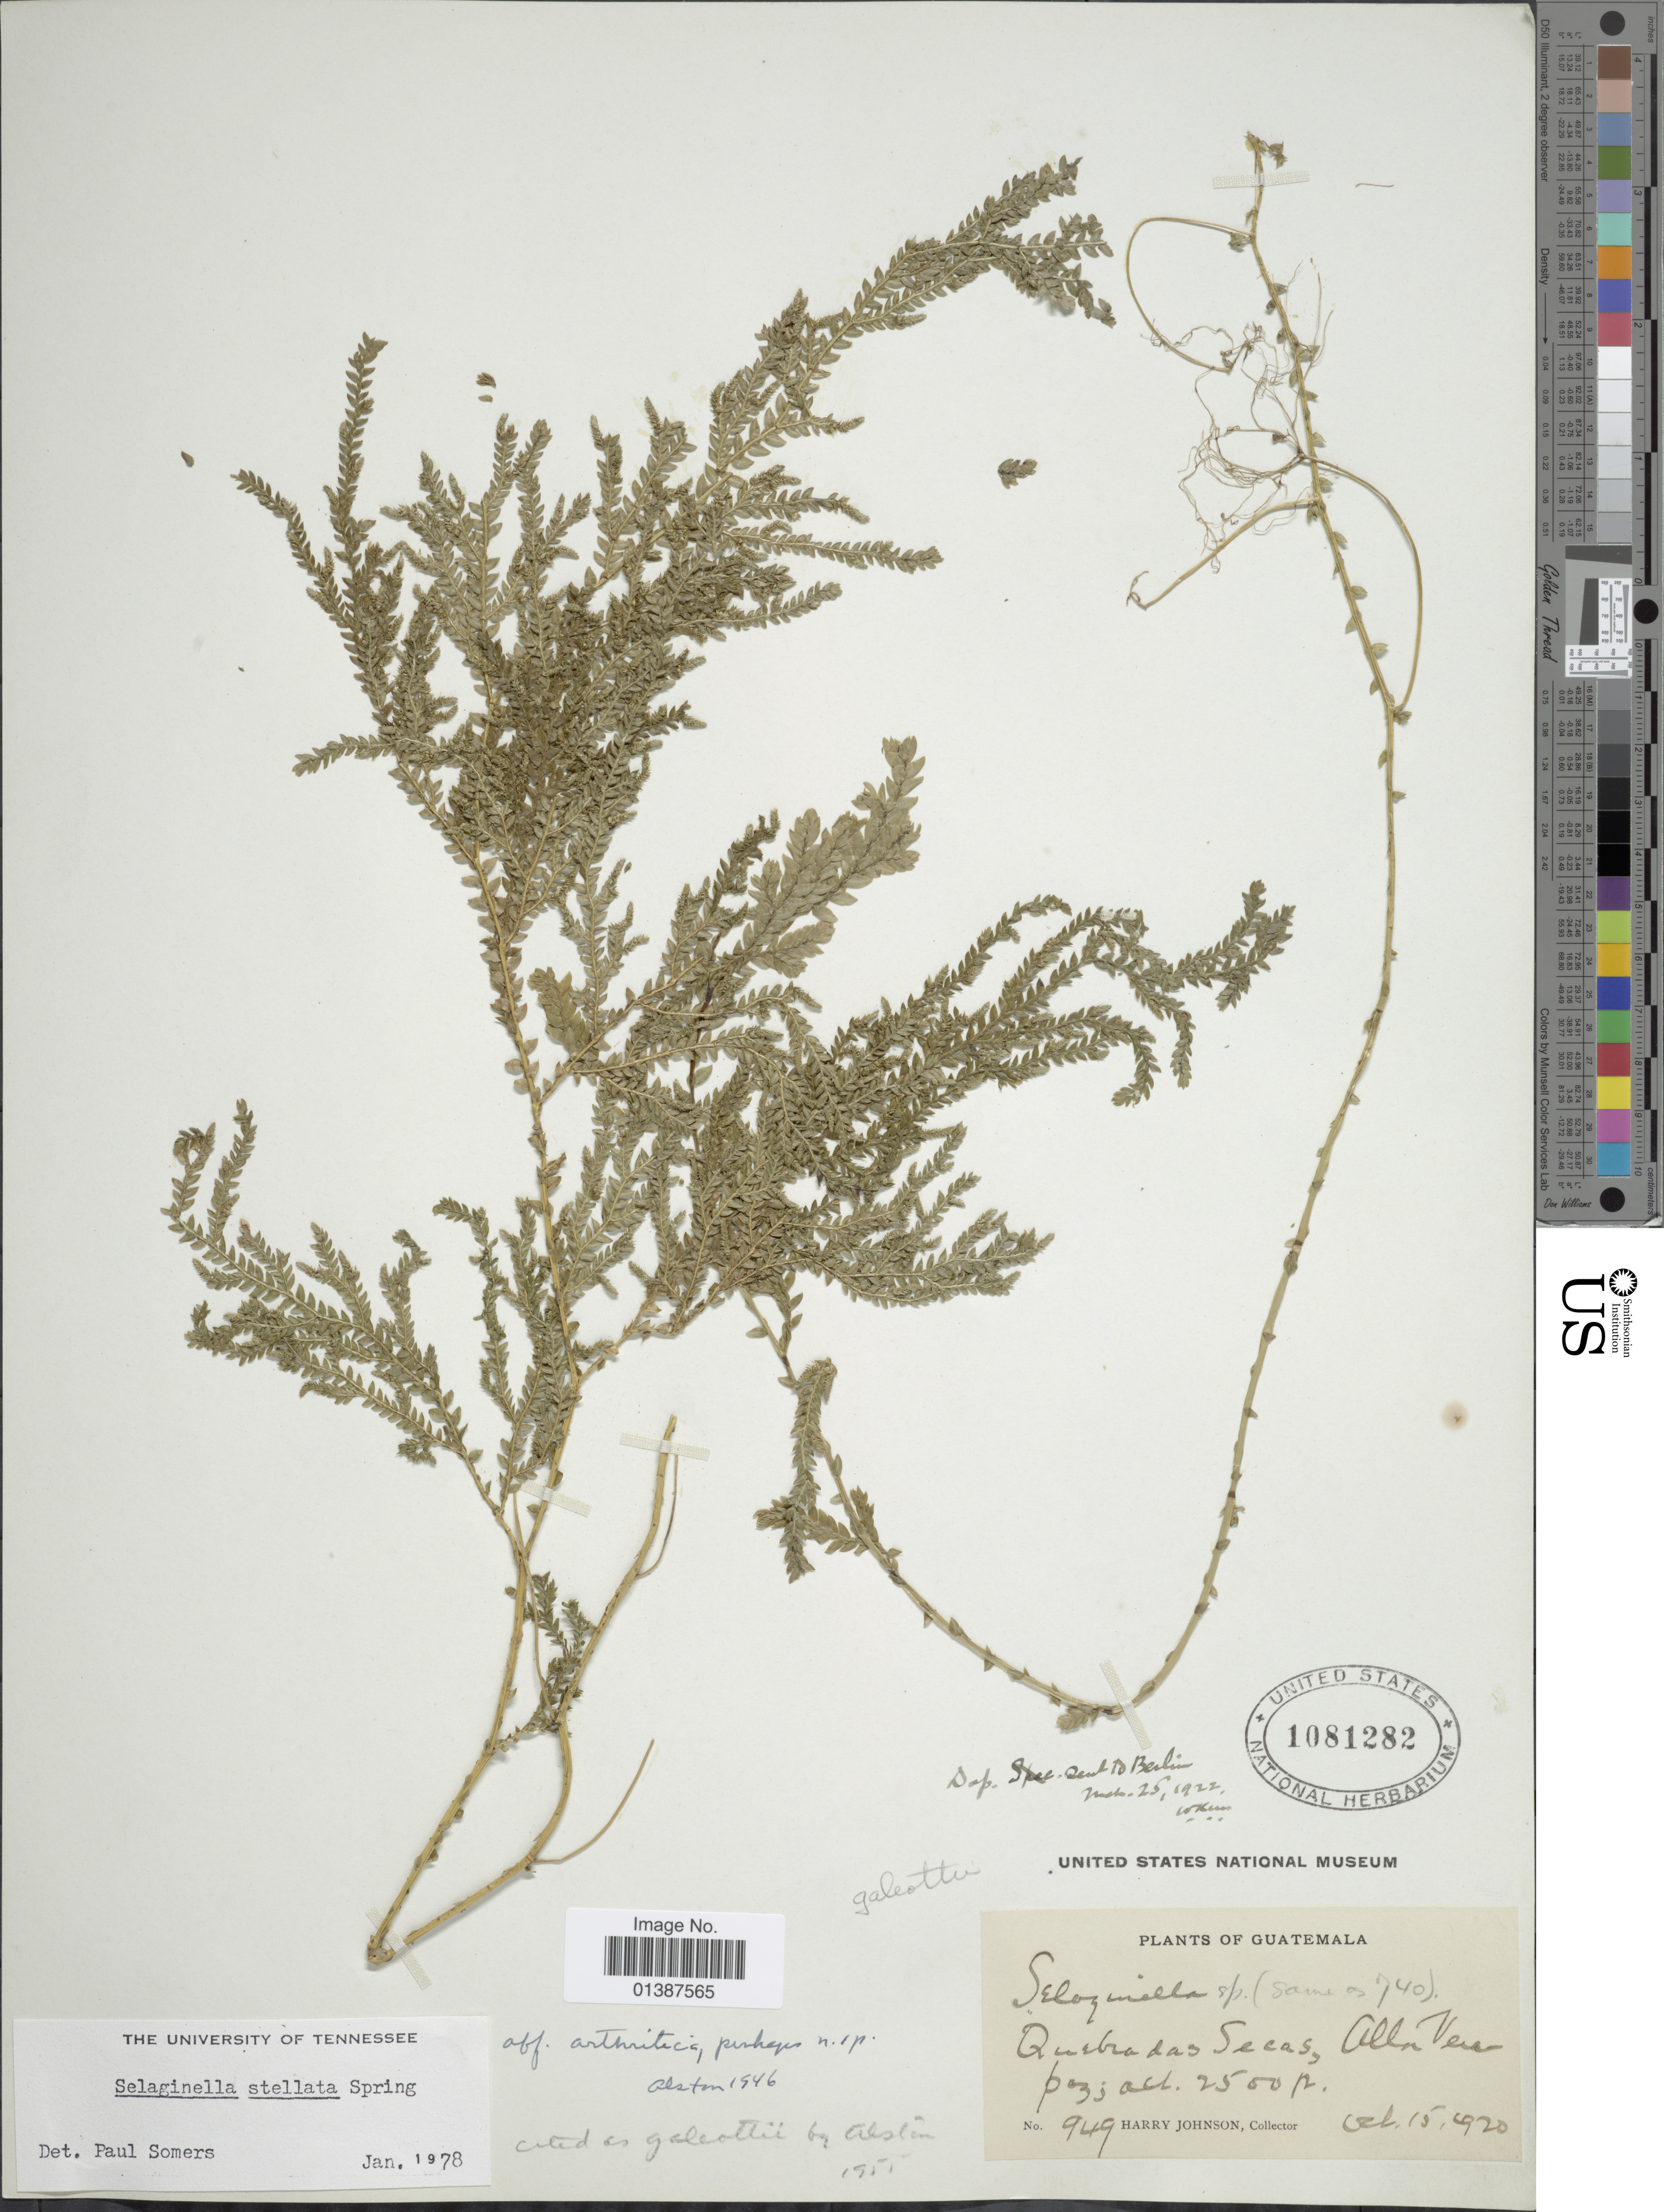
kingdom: Plantae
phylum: Tracheophyta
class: Lycopodiopsida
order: Selaginellales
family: Selaginellaceae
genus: Selaginella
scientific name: Selaginella galeottii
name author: Spring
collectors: H. Johnson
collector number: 949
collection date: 1920-10-15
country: Guatemala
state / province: Alta Verapaz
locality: Quebradas secas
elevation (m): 762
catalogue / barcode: US 1081282